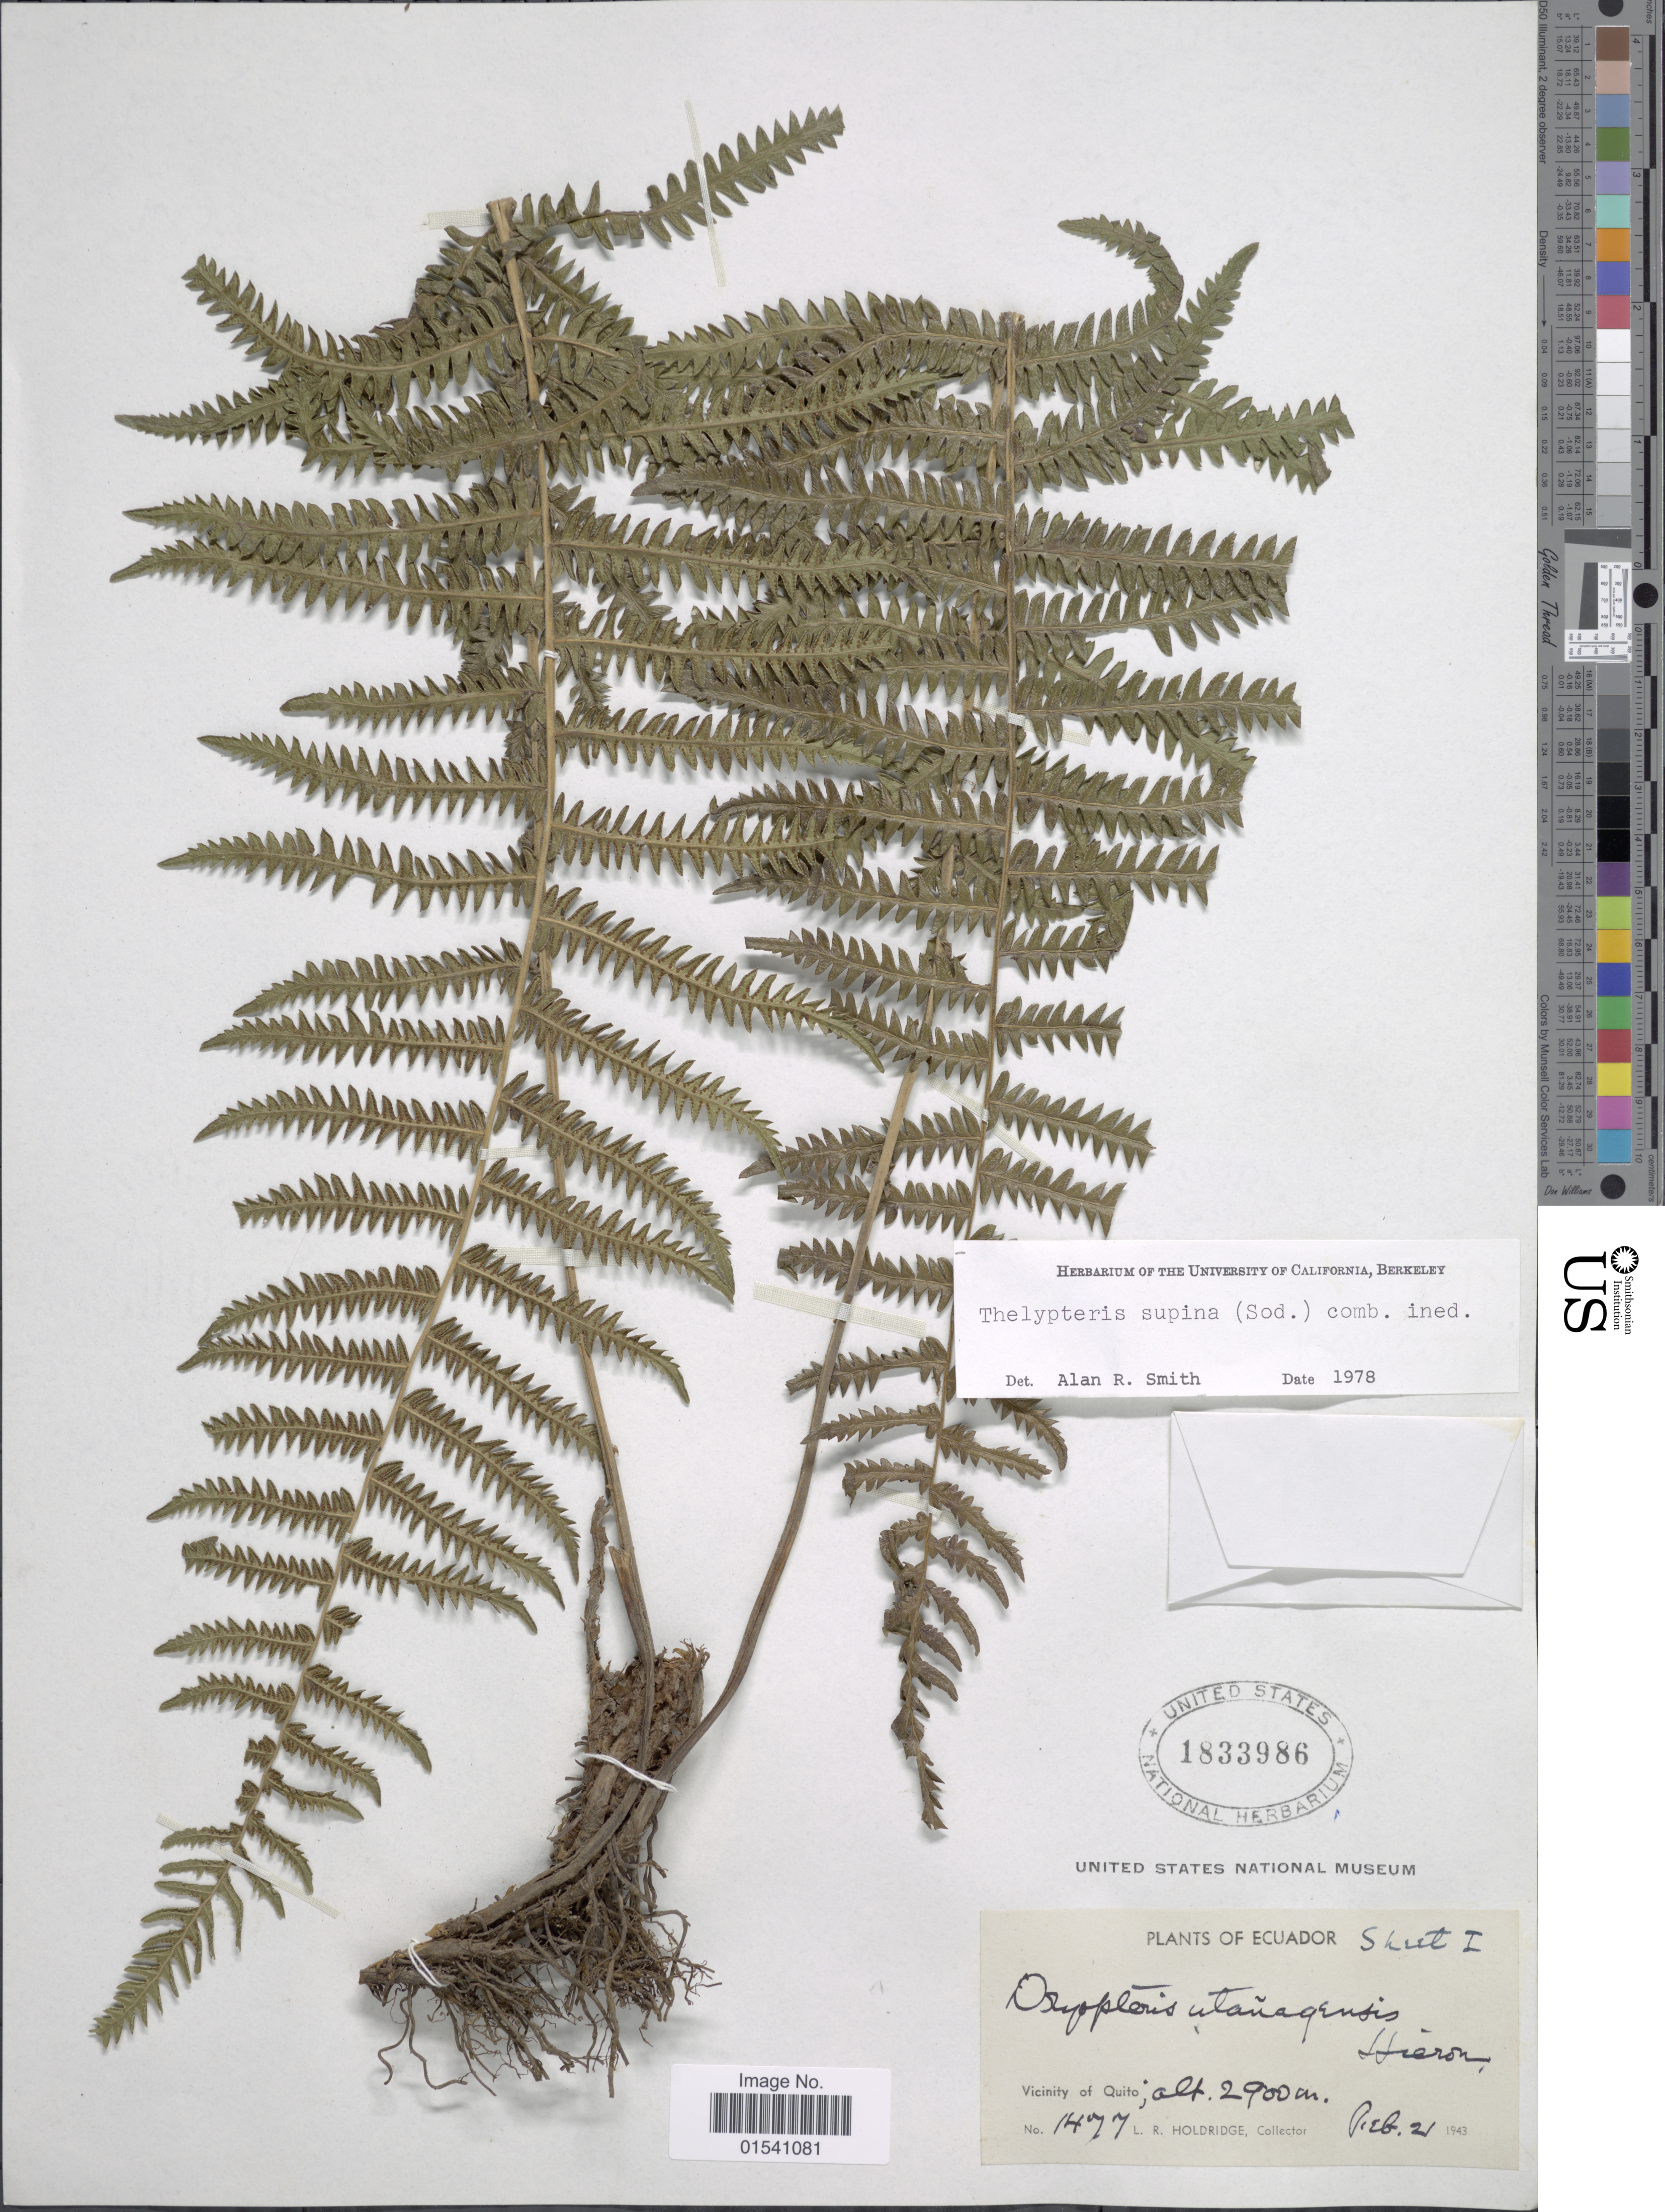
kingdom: Plantae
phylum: Tracheophyta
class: Polypodiopsida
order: Polypodiales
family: Thelypteridaceae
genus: Amauropelta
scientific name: Amauropelta supina (Sodiro) comb. nov., ined 2015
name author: (Sodiro)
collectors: L. Holdridge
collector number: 1477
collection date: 1943-02-21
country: Ecuador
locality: Vicinity of Quito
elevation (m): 2900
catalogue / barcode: US 1833986